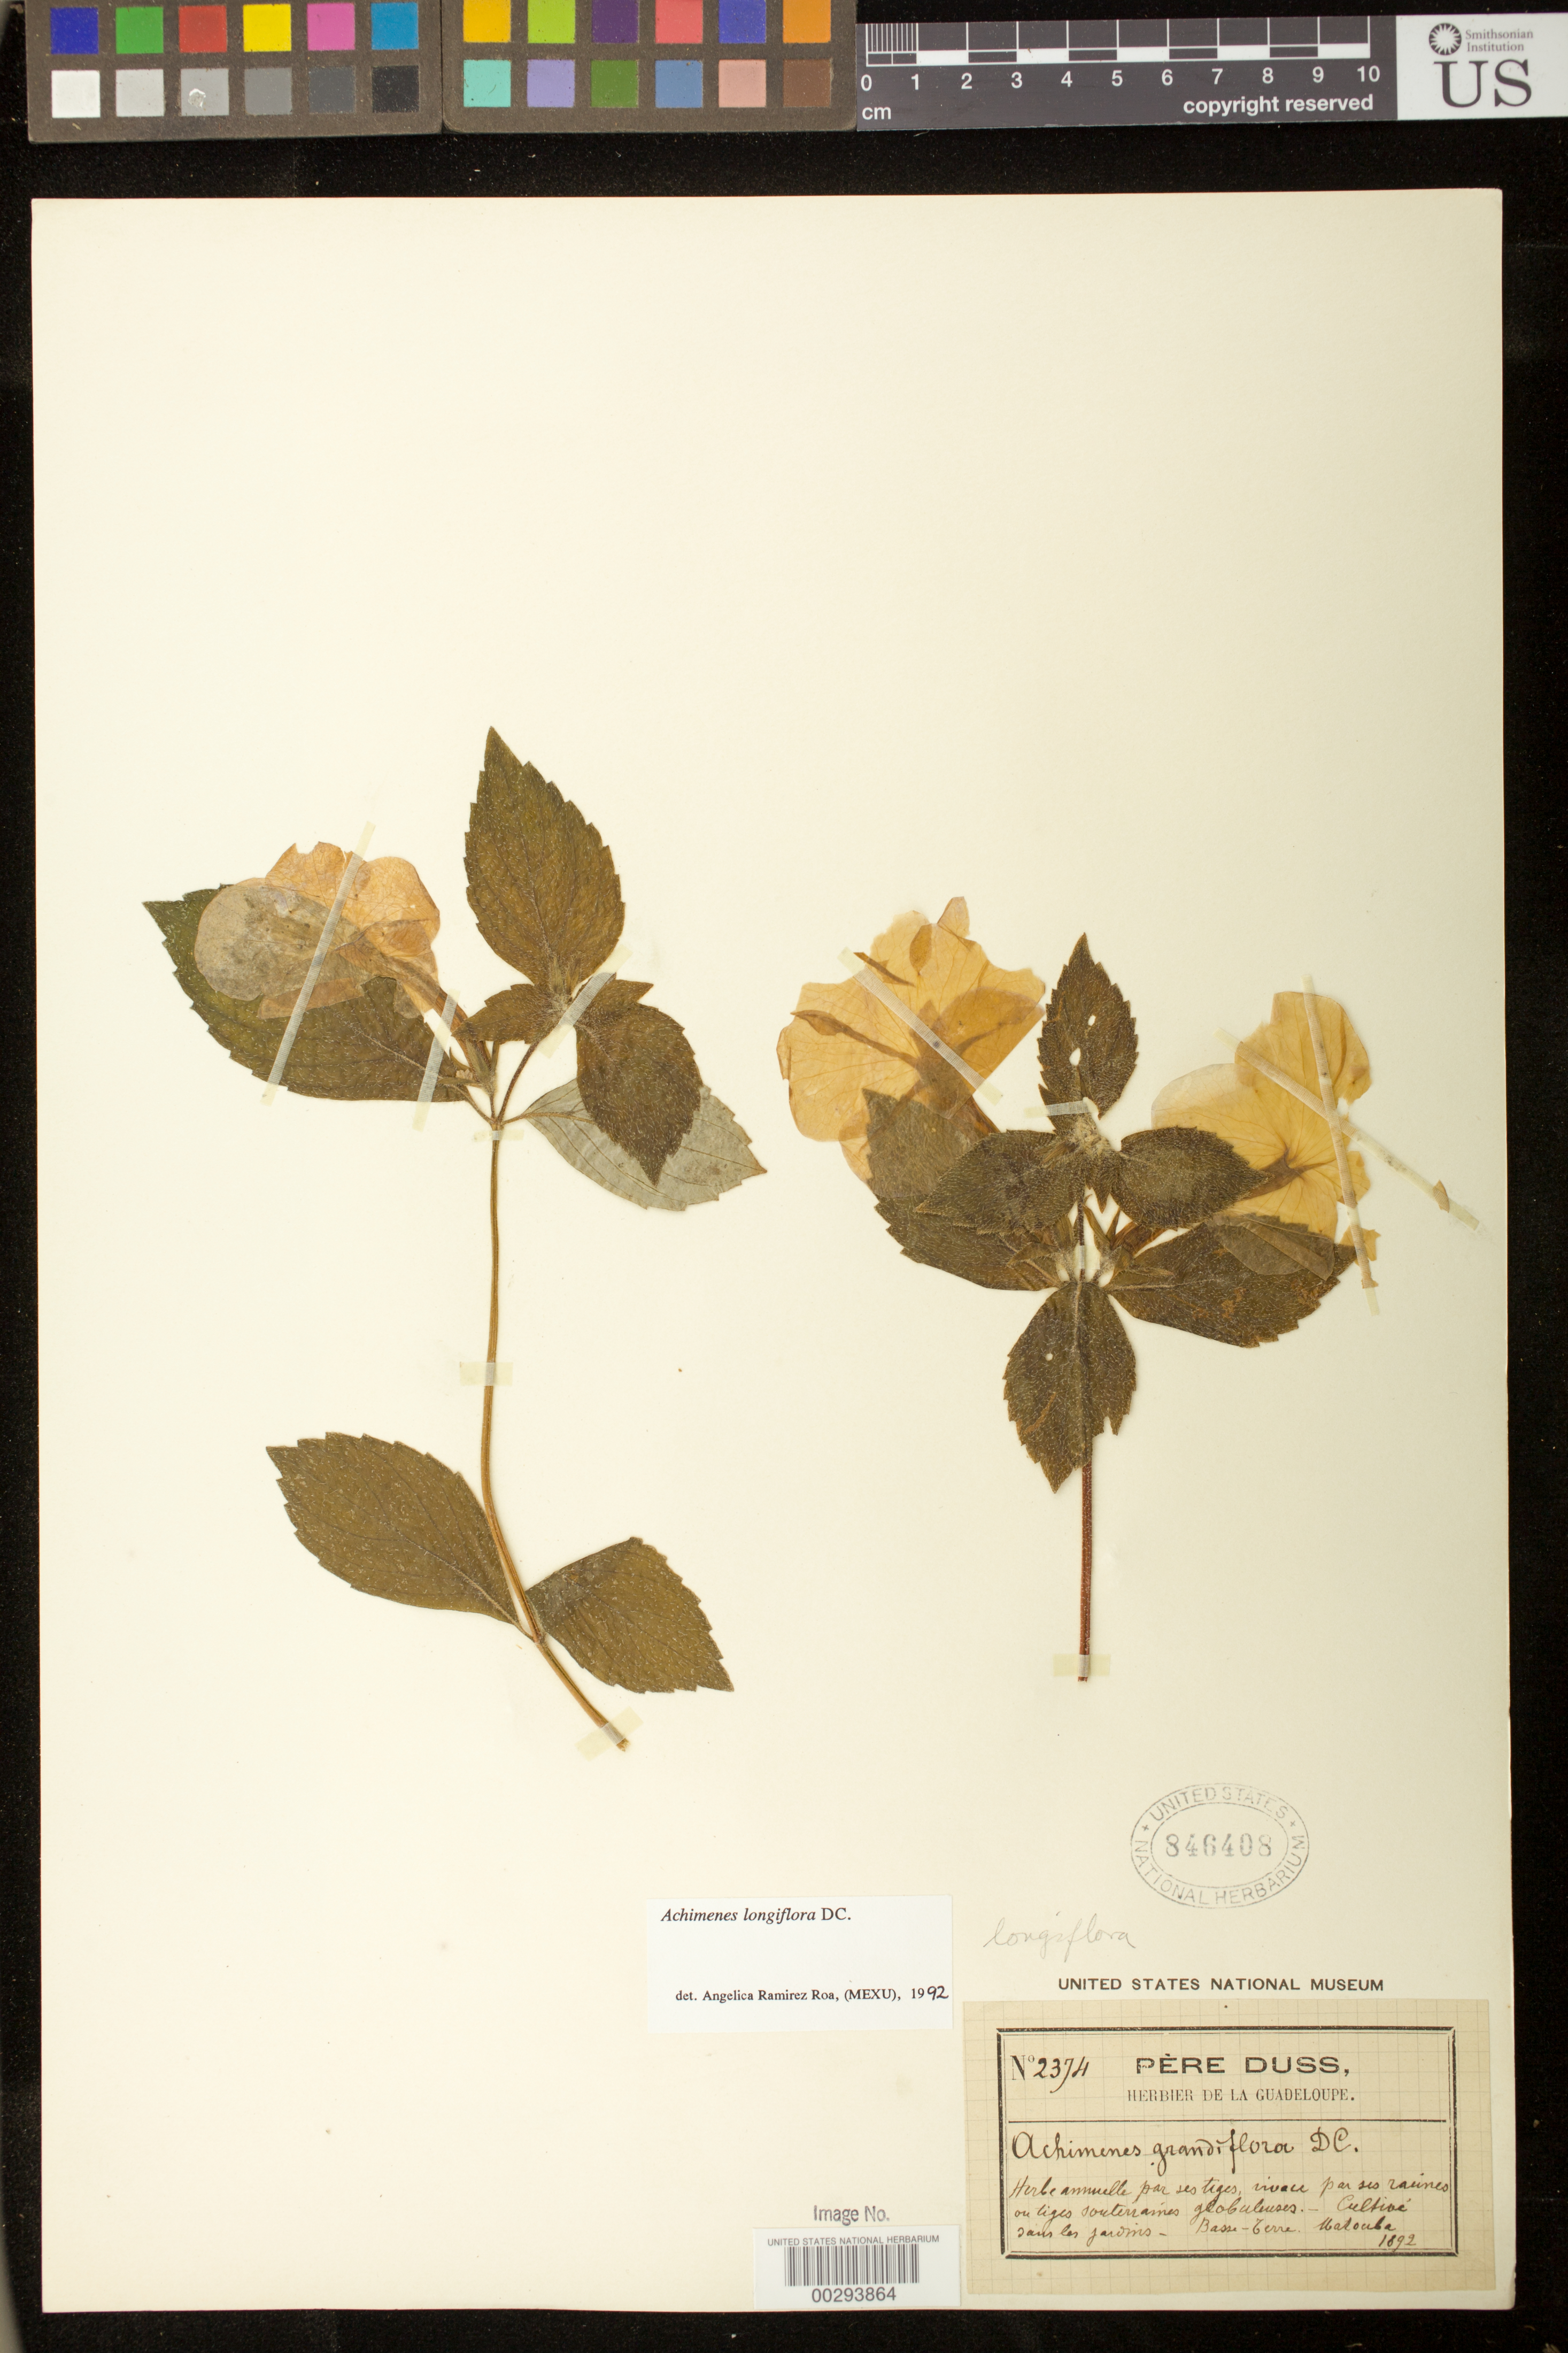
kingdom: Plantae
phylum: Tracheophyta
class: Magnoliopsida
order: Lamiales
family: Gesneriaceae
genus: Achimenes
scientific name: Achimenes longiflora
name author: DC.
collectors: F. Duss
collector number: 2374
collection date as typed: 1892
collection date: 1892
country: Guadeloupe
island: Basse Terre [Guadeloupe]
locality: Matouba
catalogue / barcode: US 846408